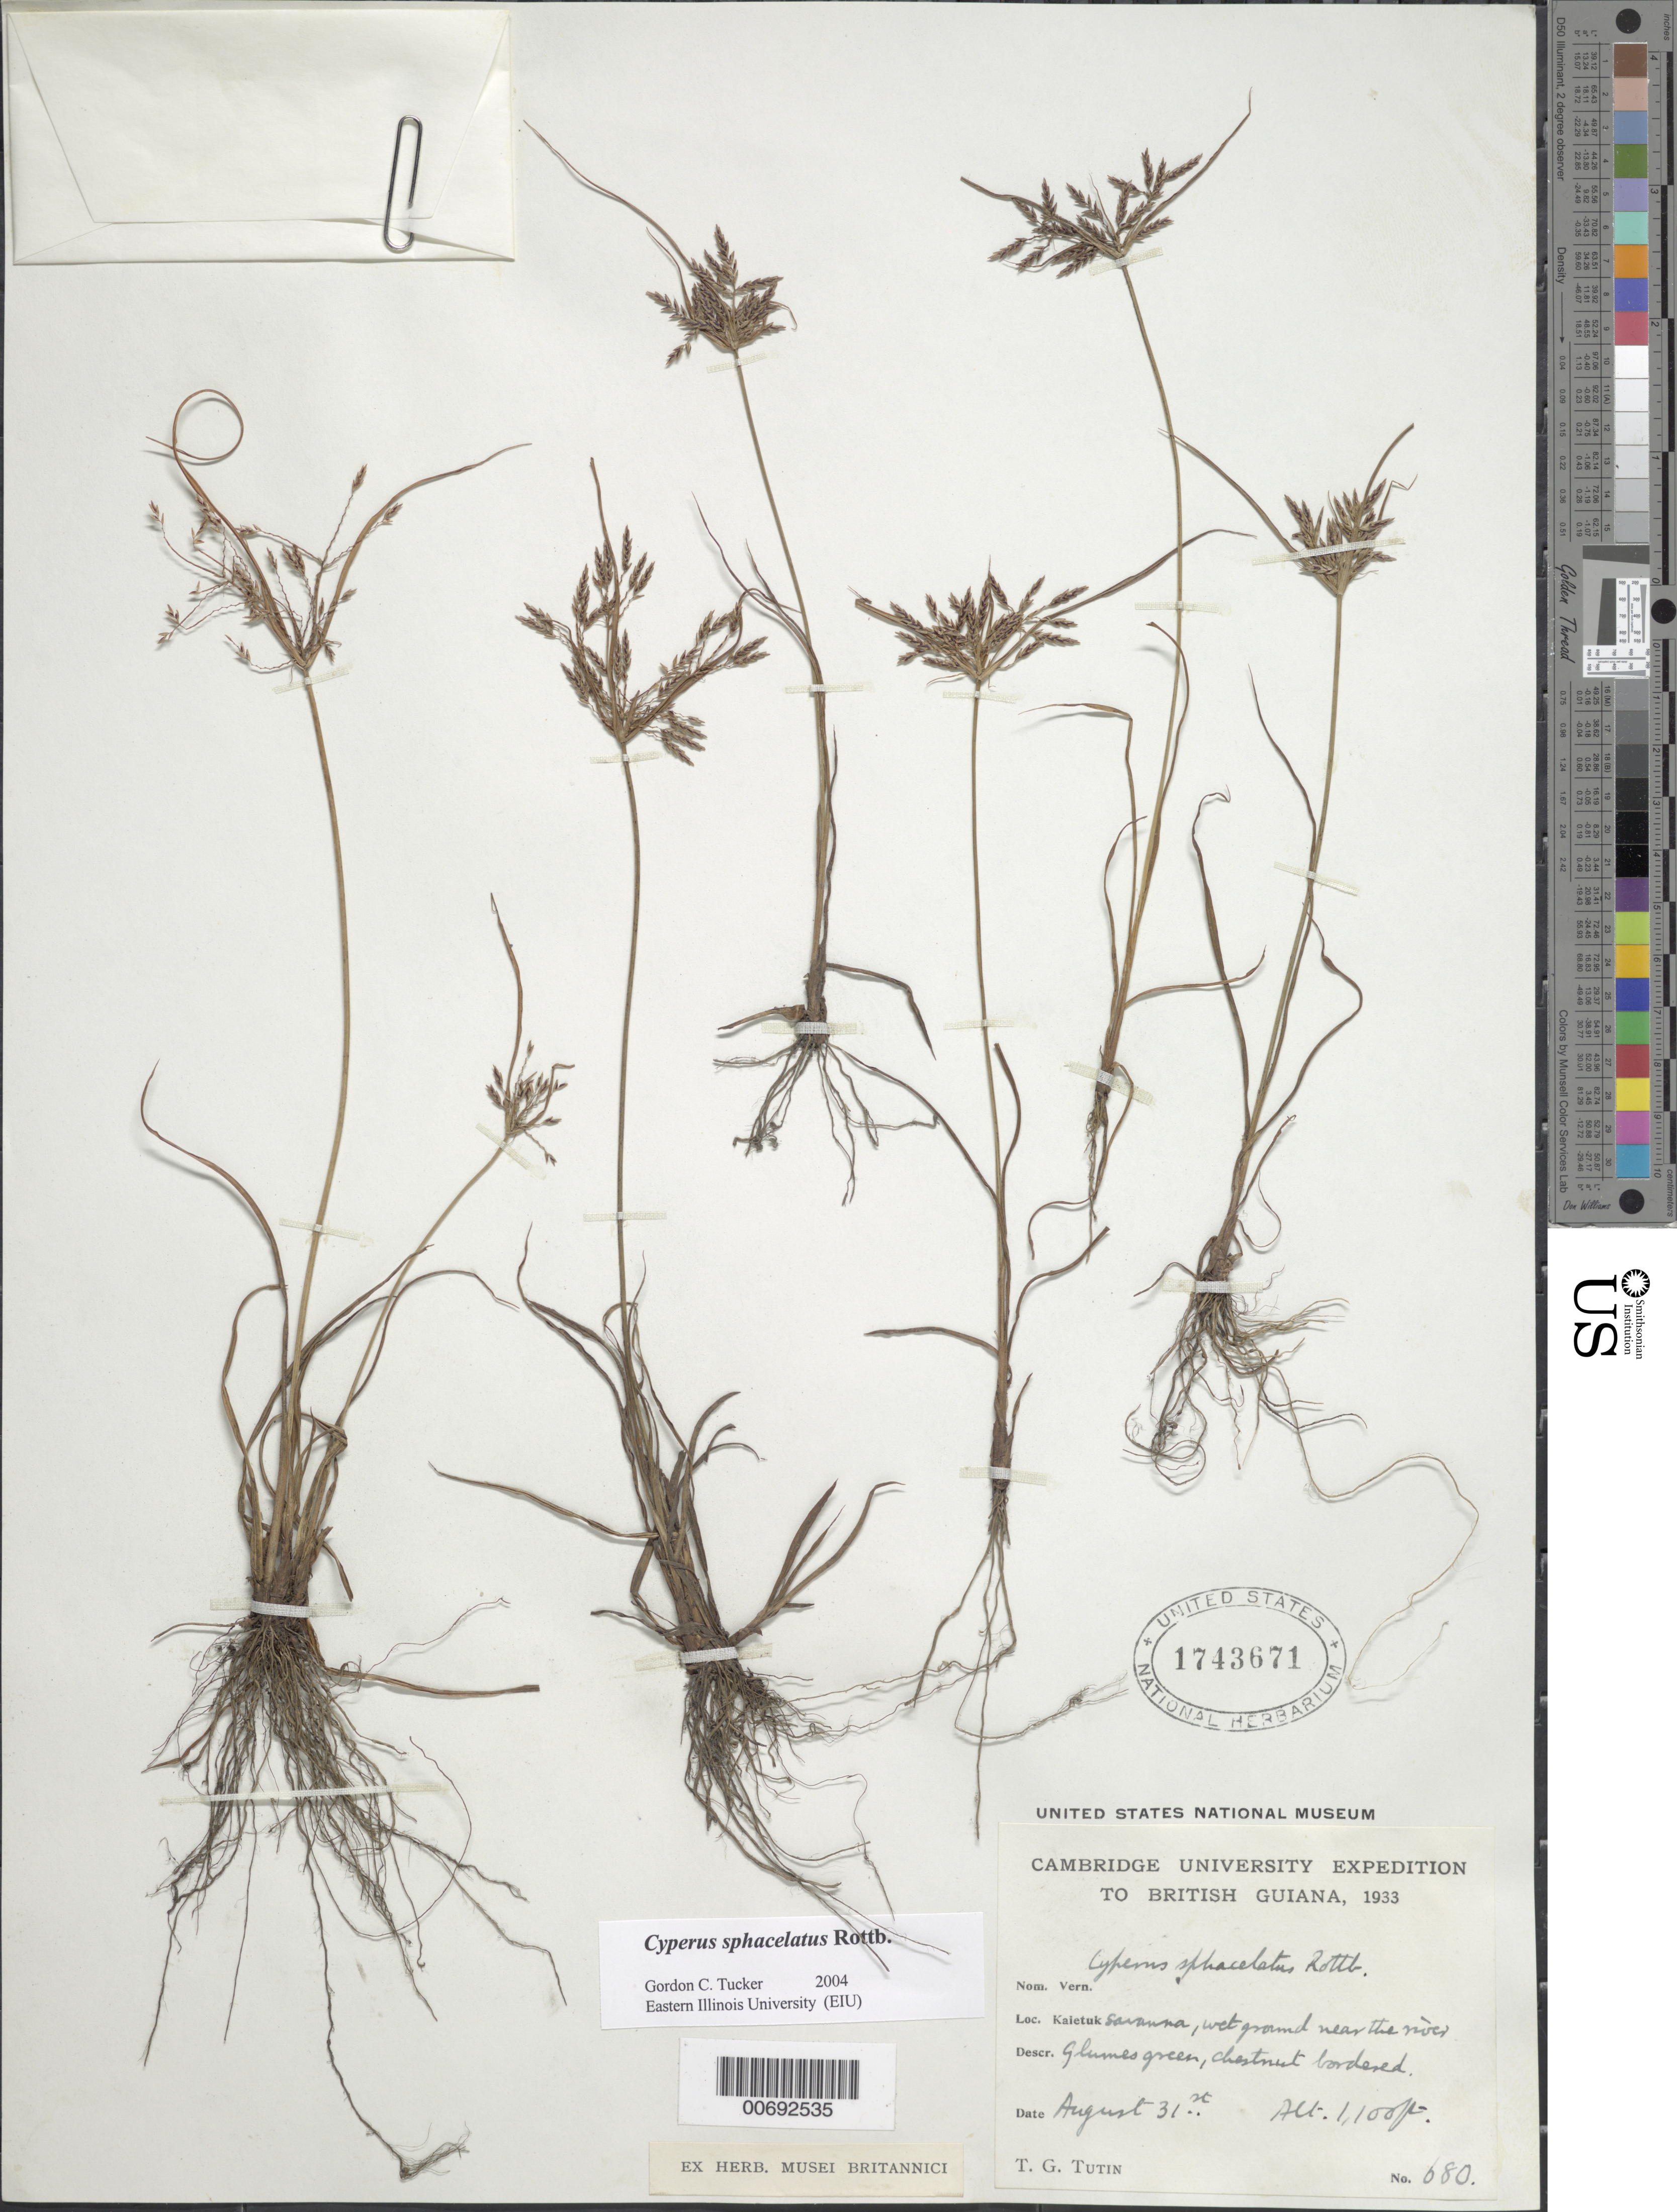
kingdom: Plantae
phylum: Tracheophyta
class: Liliopsida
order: Poales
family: Cyperaceae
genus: Cyperus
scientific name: Cyperus sphacelatus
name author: Rottb.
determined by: Tucker, G. C.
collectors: T. G. Tutin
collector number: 680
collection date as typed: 31-Aug-33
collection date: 1933-08-31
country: Guyana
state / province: Potaro-Siparuni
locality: Kaieteur Savanna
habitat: Wet ground near the R.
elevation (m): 335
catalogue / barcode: US 1743671